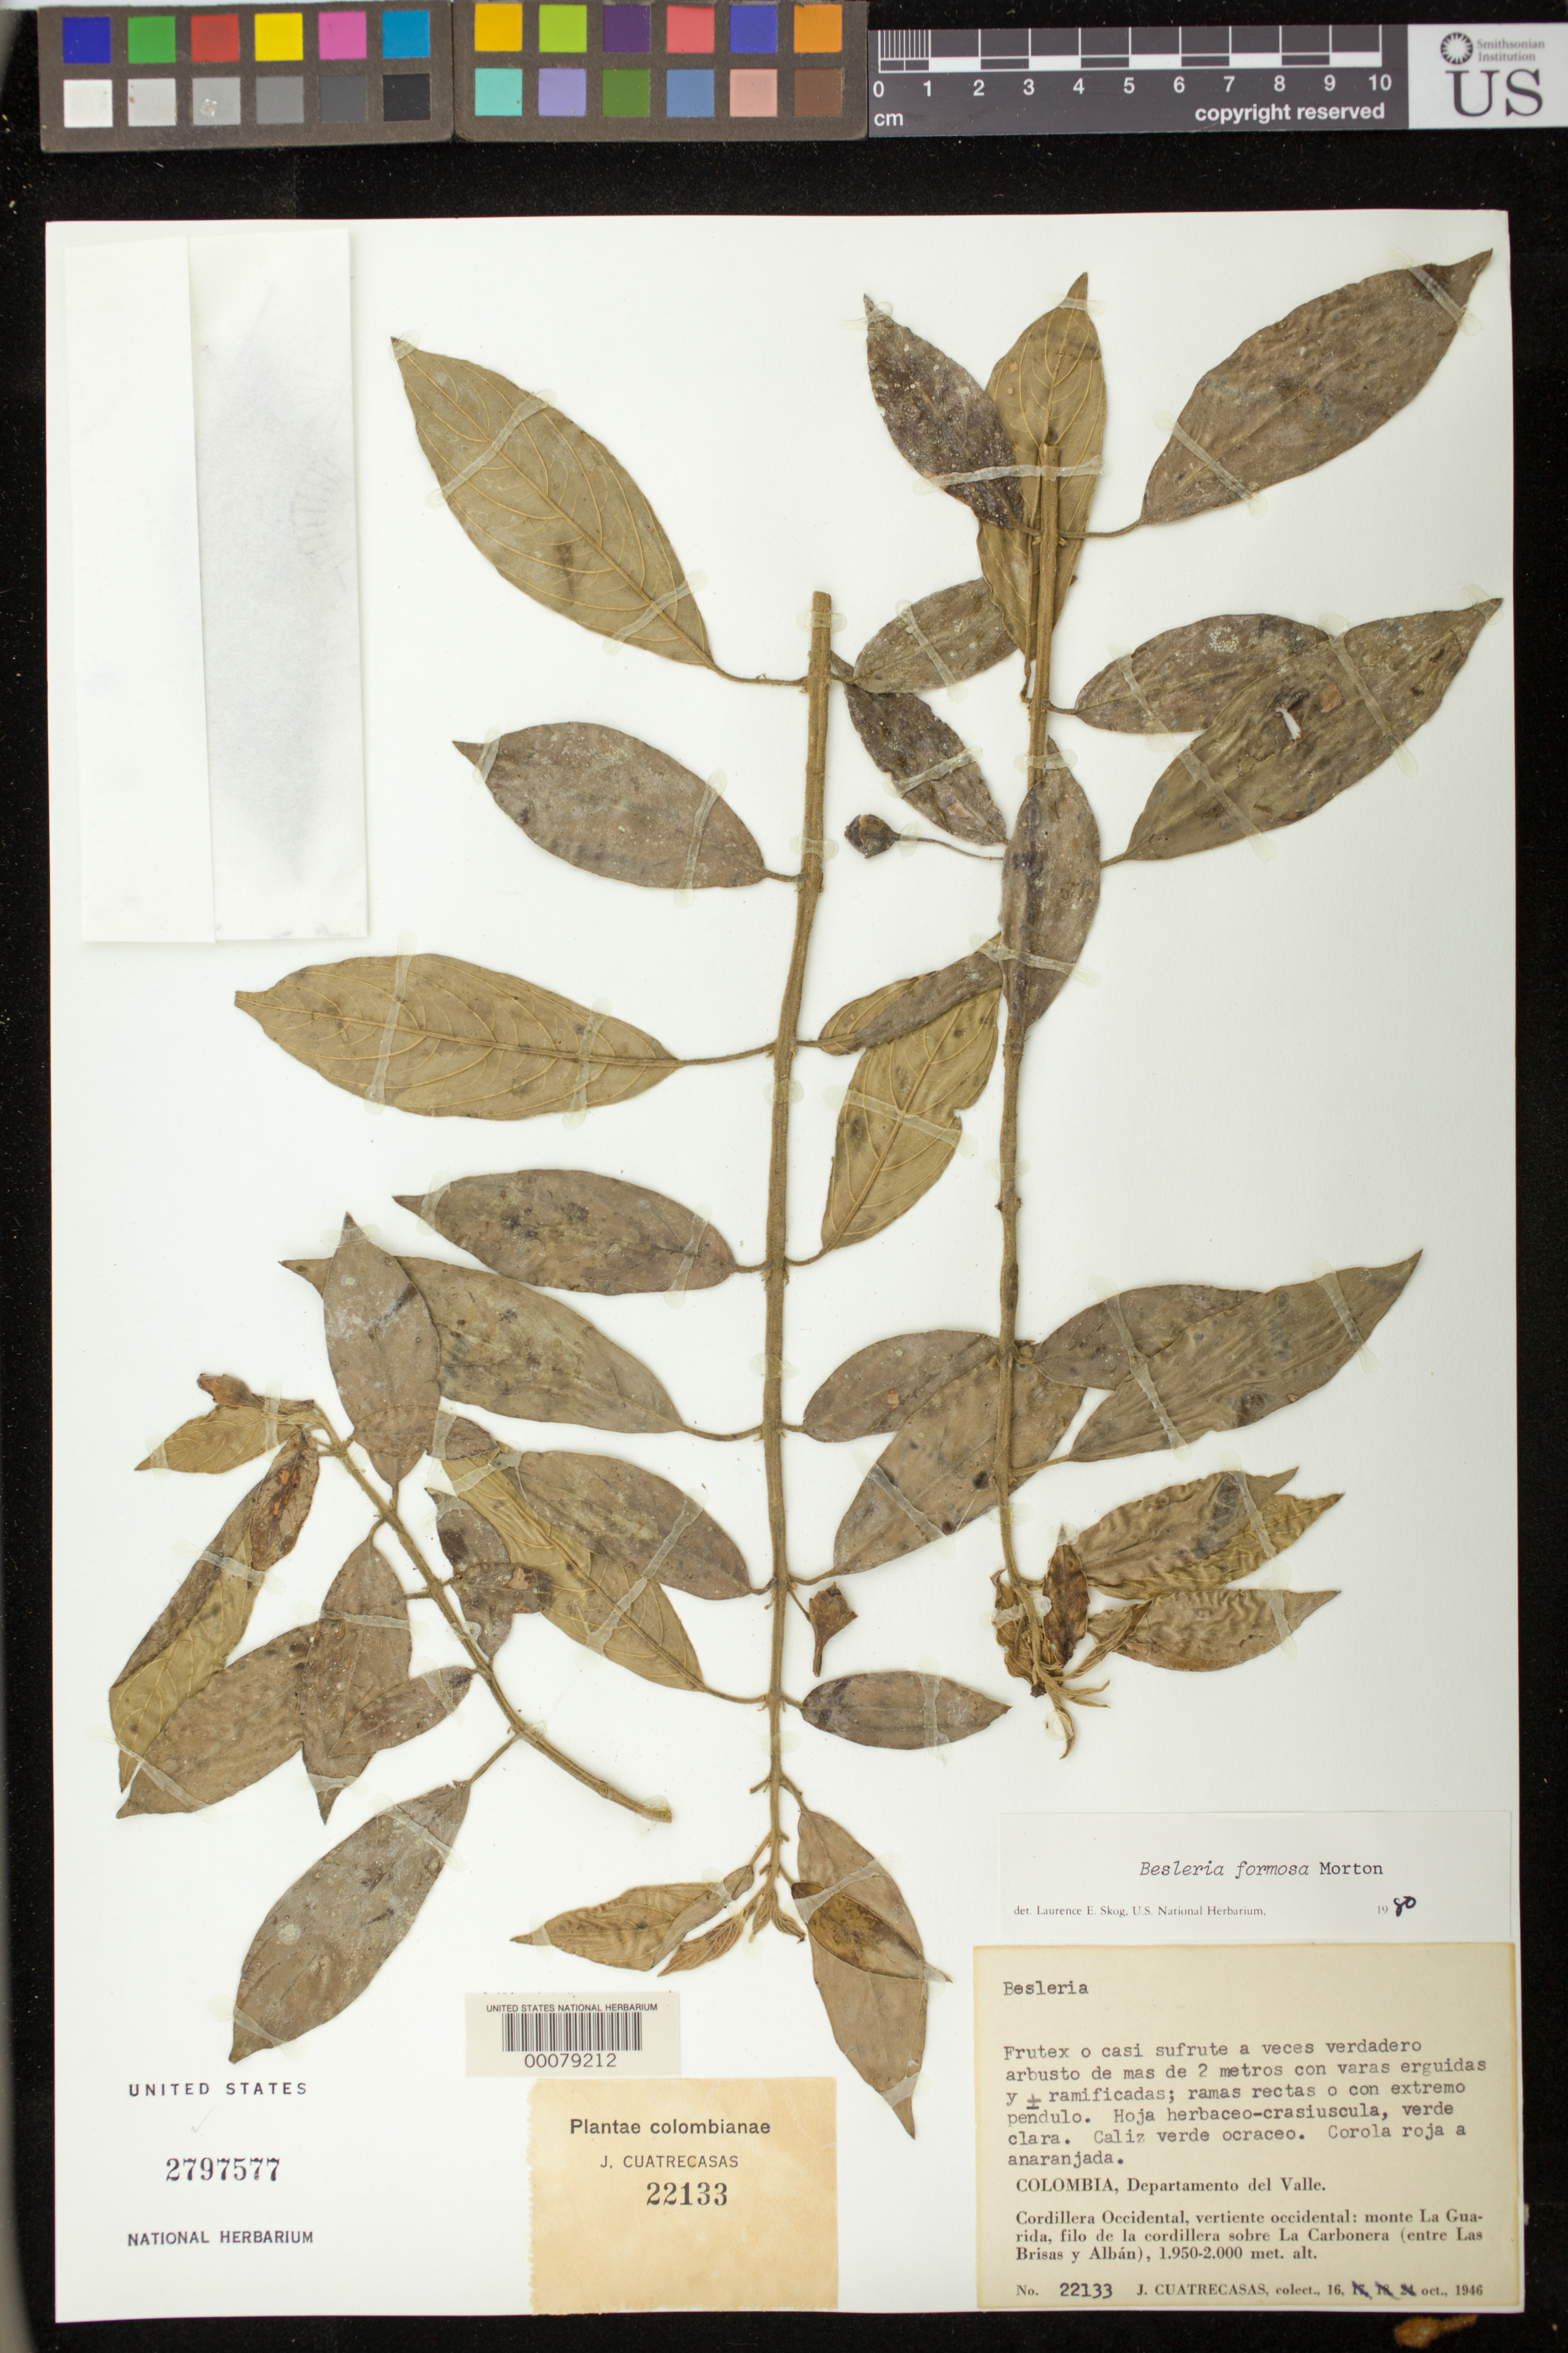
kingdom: Plantae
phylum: Tracheophyta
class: Magnoliopsida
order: Lamiales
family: Gesneriaceae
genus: Besleria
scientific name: Besleria amabilis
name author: C.V. Morton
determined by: Skog, Laurence E.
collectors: J. Cuatrecasas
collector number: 22133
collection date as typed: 16 Oct 1946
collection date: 1946-10-16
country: Colombia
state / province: Valle del Cauca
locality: Cordillera Occidental, eastern slope, Mount La Guarida, around La Carbonera (between Las Brisas & Alban)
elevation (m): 1950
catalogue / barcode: US 2797577